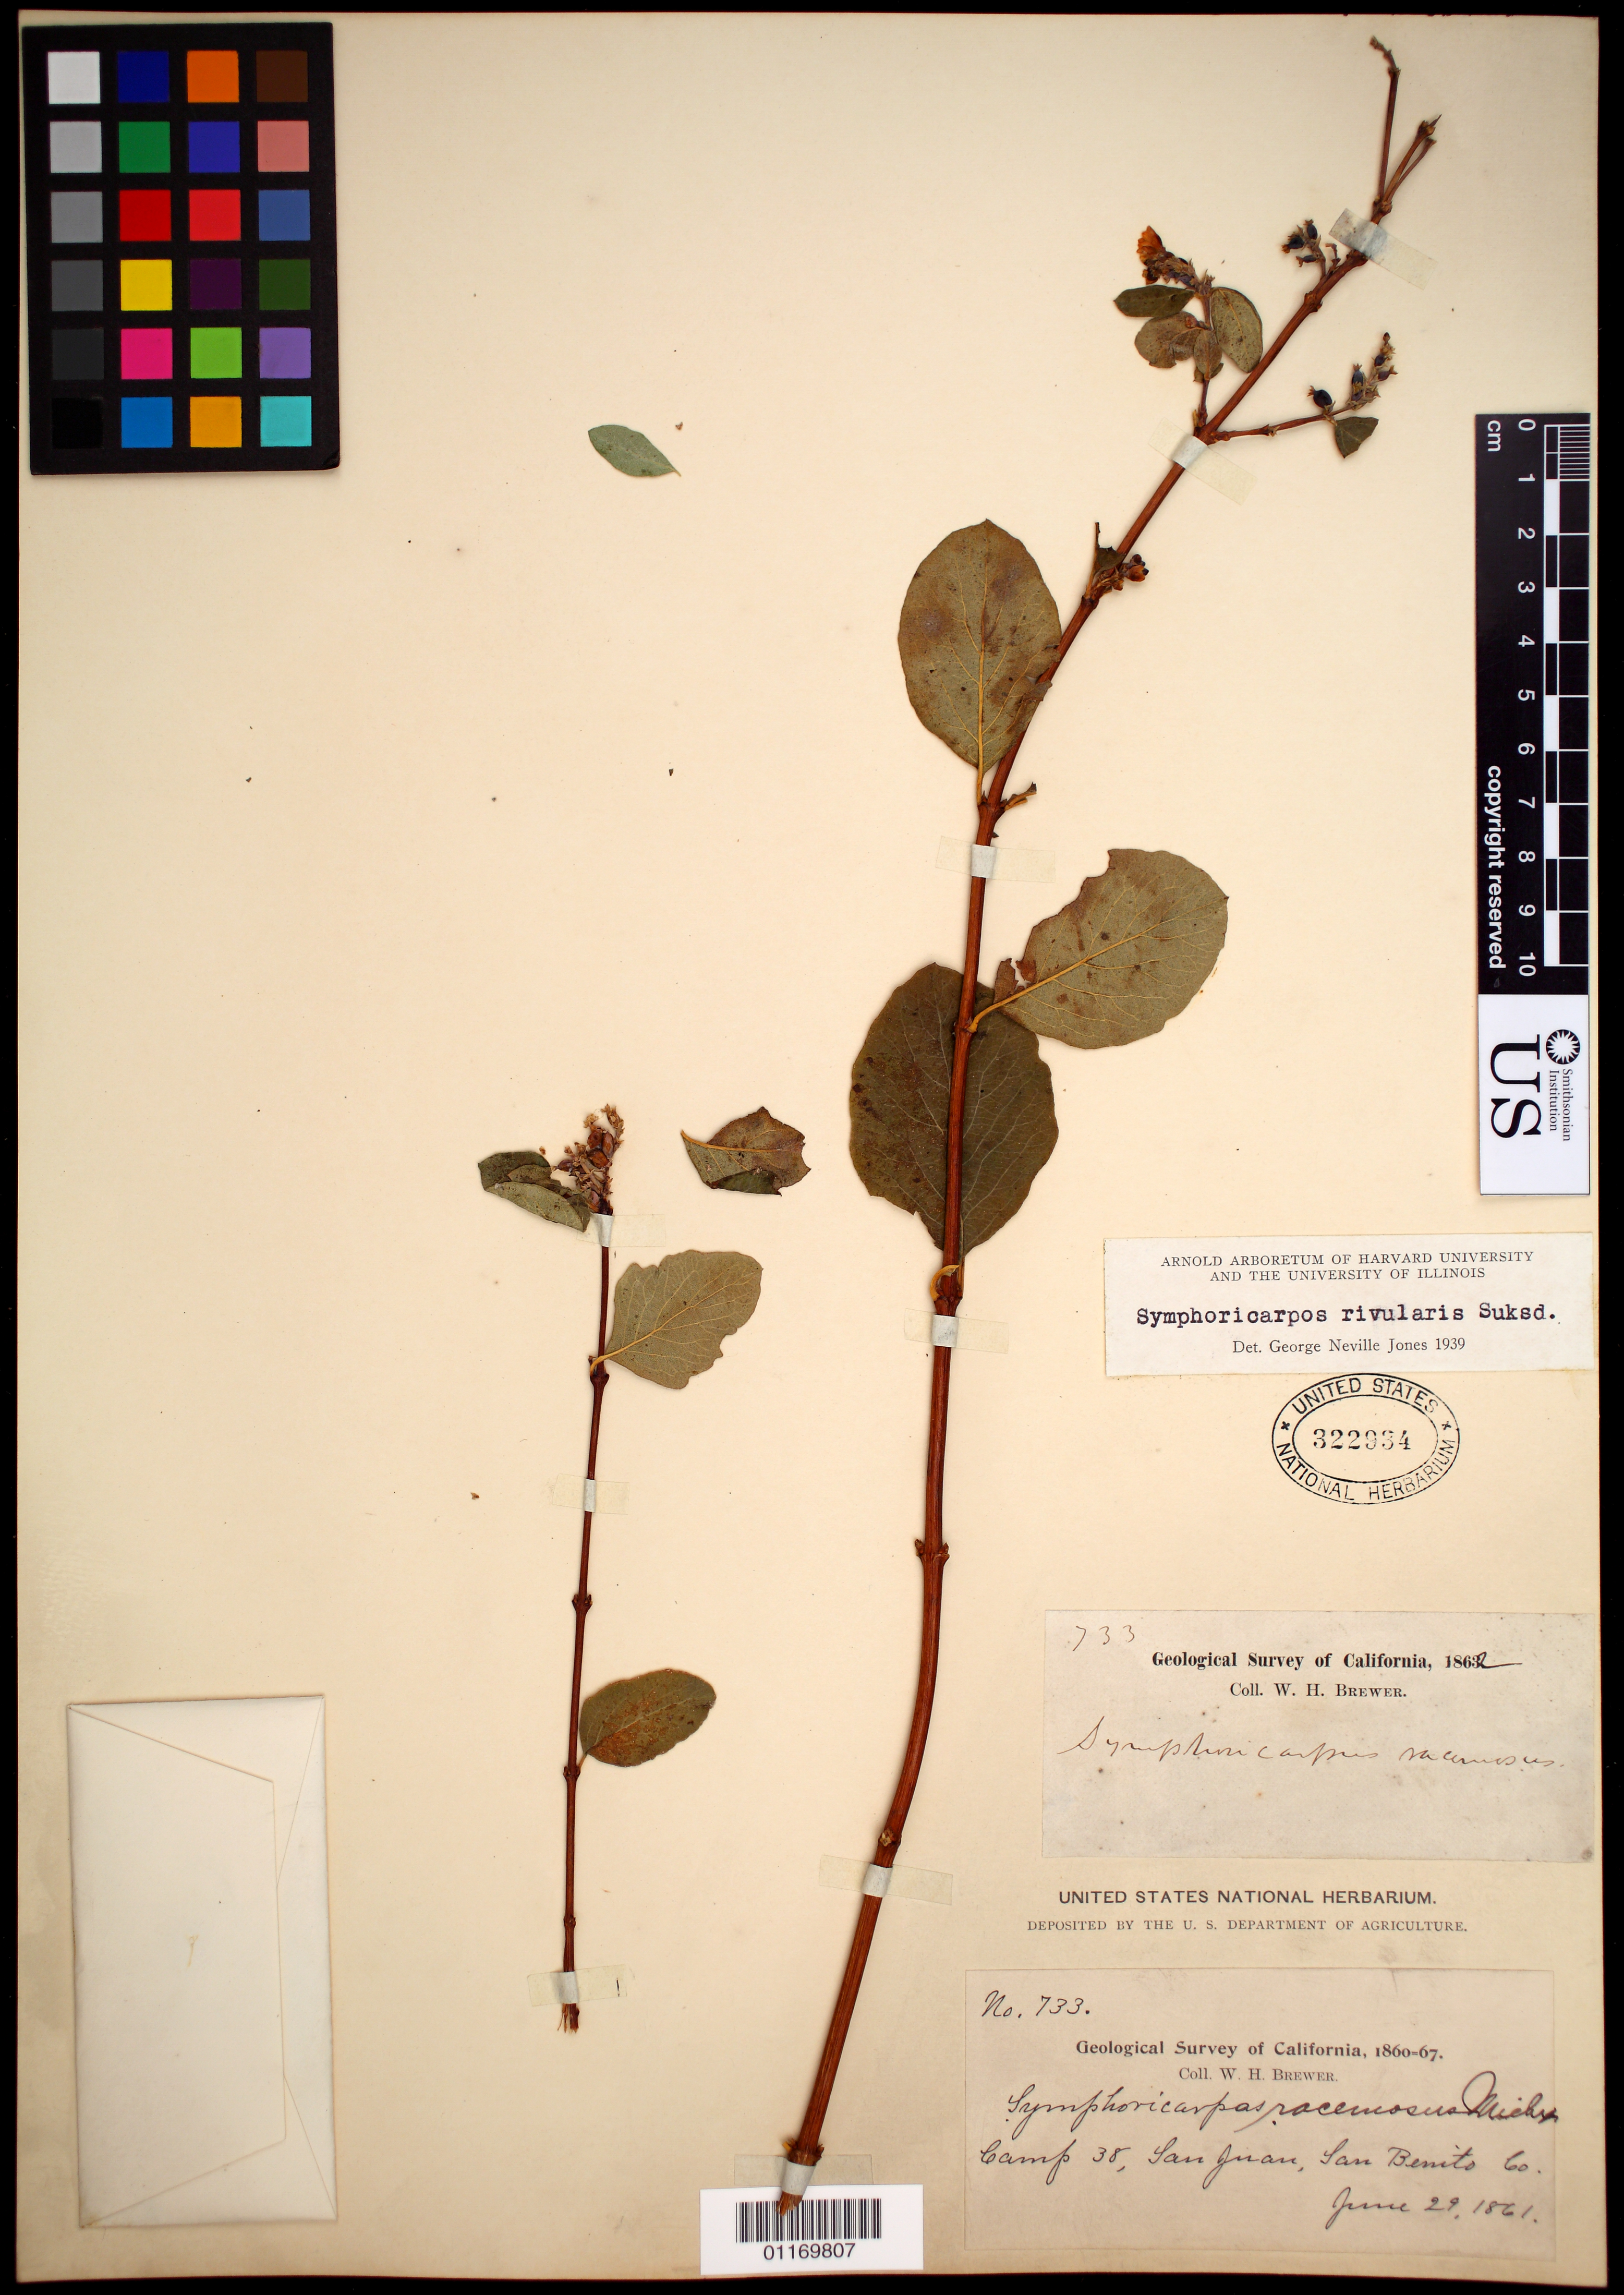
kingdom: Plantae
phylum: Tracheophyta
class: Magnoliopsida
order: Dipsacales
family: Caprifoliaceae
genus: Symphoricarpos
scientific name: Symphoricarpos rivularis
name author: Suksd.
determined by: Jones, G. N.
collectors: W. H. Brewer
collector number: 733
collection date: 1861-06-29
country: United States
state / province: California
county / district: San Benito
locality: Camp 38, San Juan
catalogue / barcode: US 322934